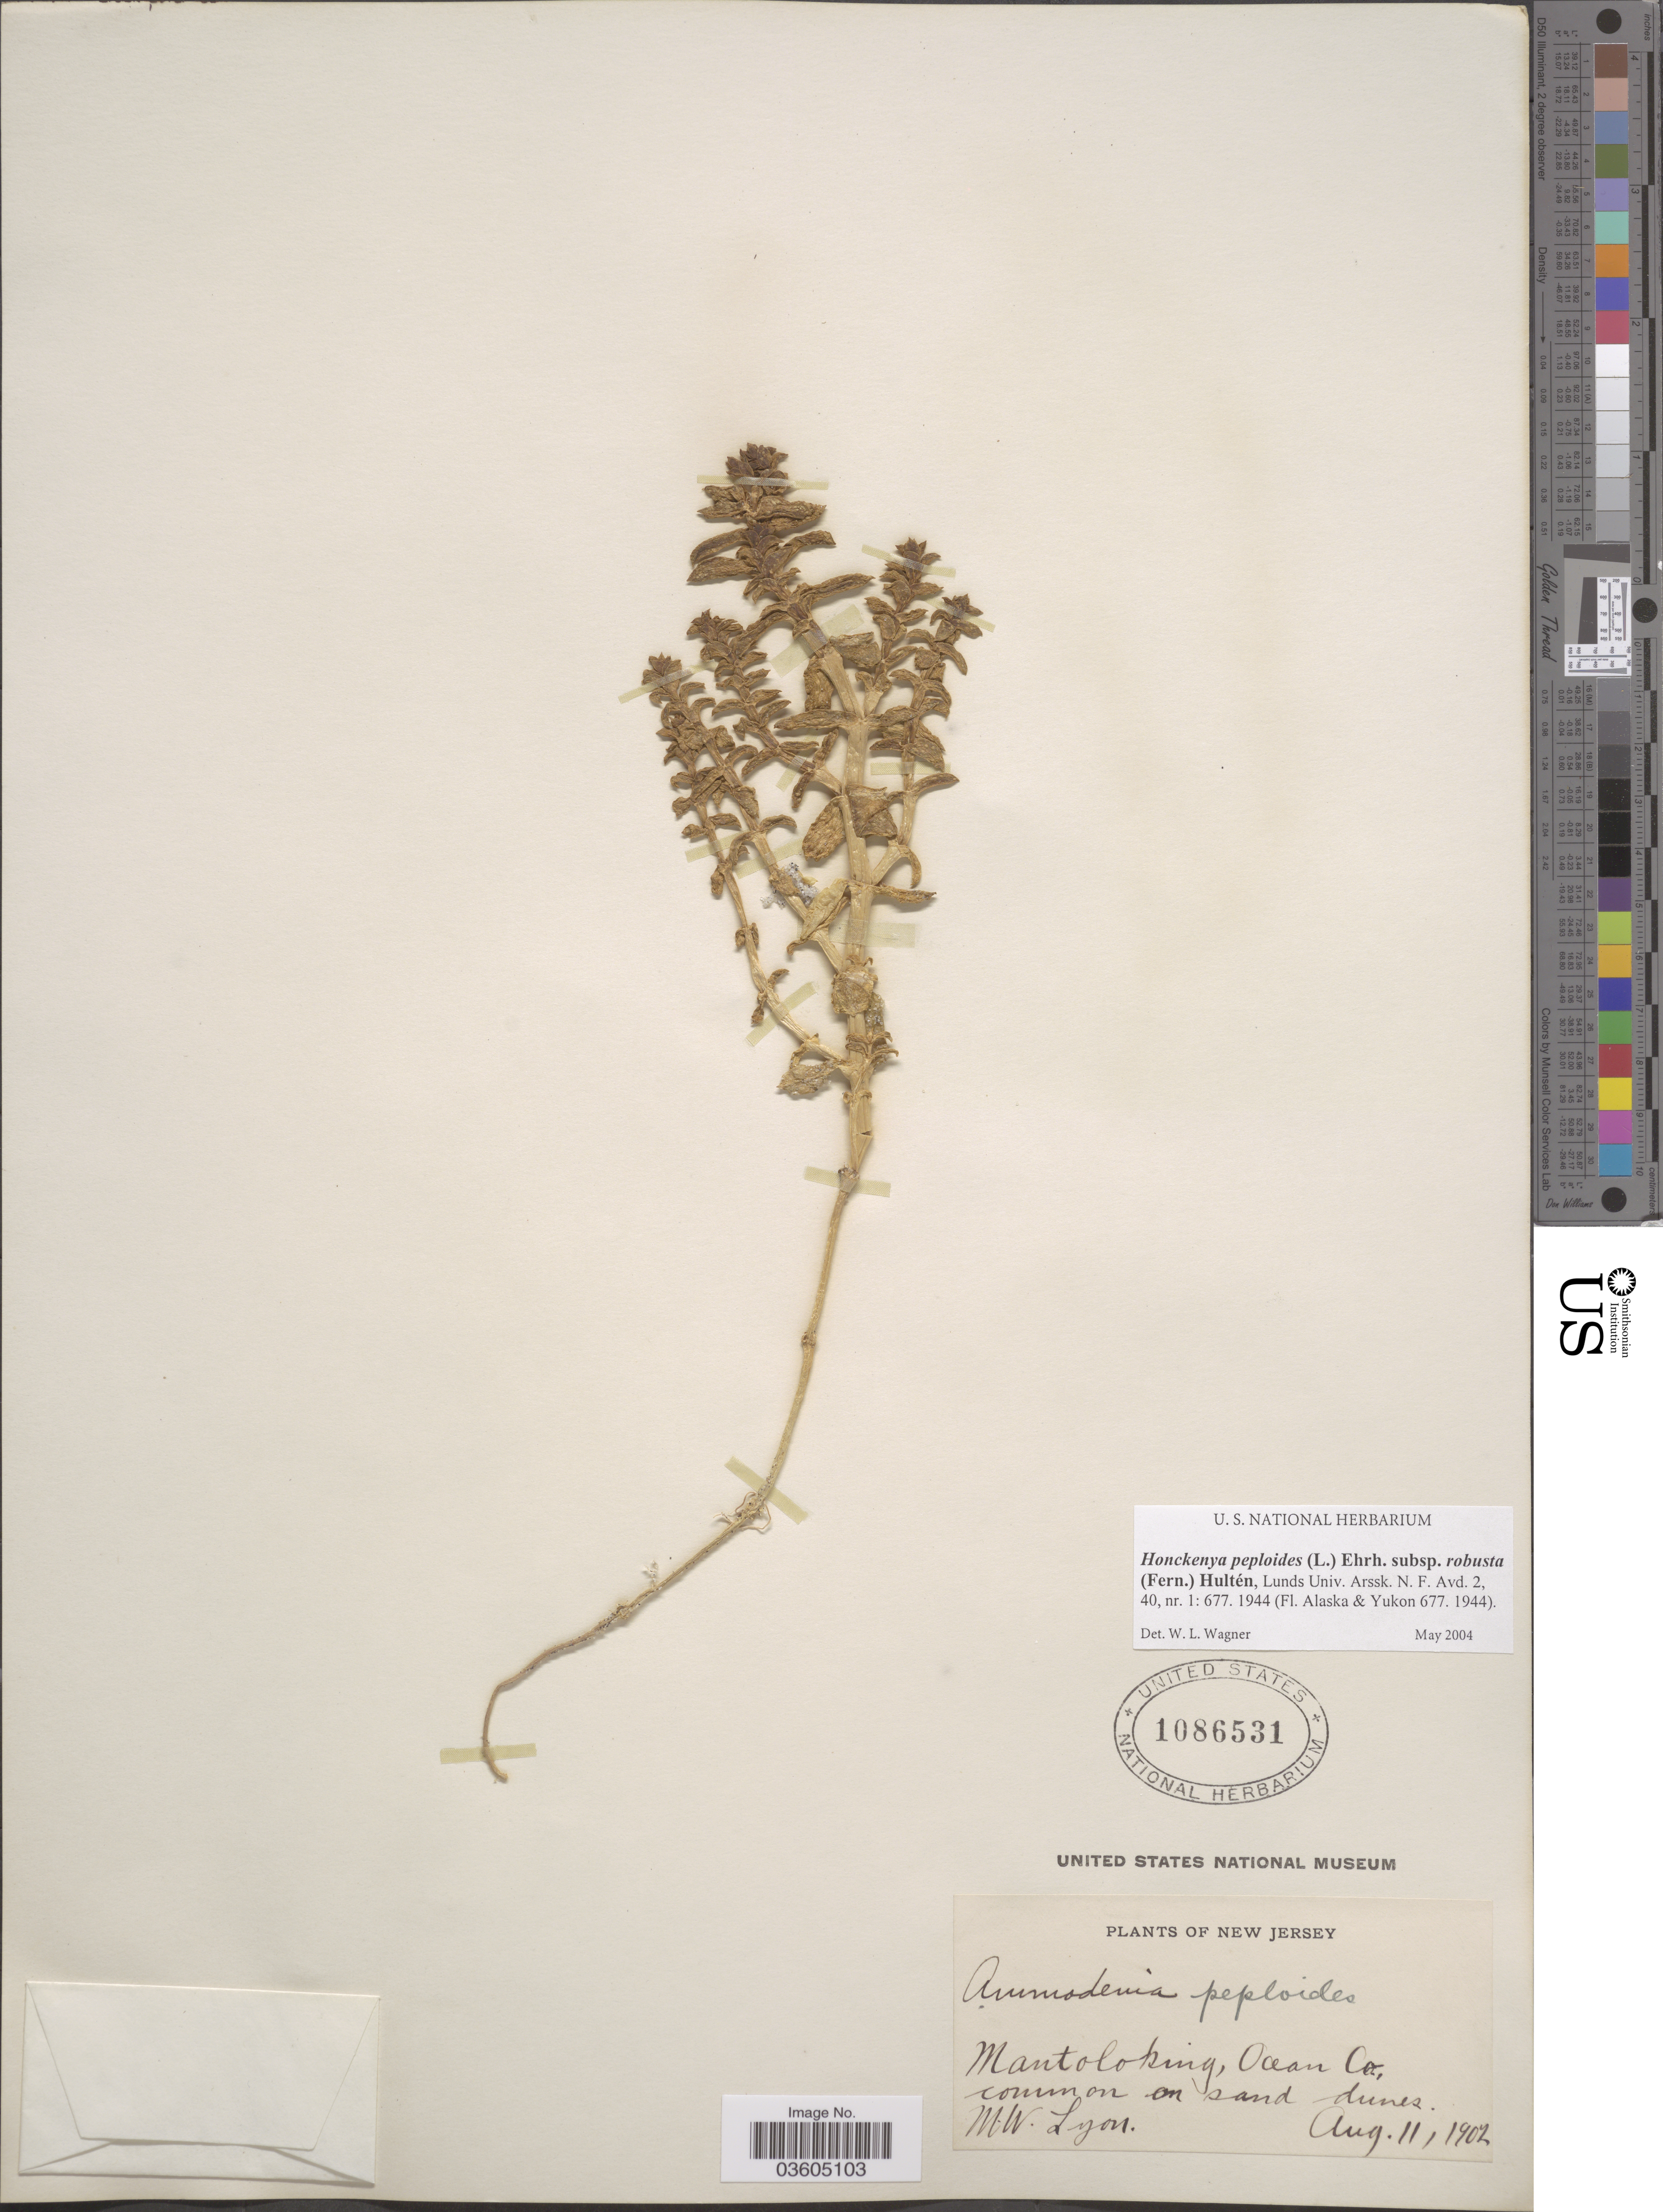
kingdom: Plantae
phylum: Tracheophyta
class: Magnoliopsida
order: Caryophyllales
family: Caryophyllaceae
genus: Honckenya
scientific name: Honckenya peploides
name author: (L.) Ehrh.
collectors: M. W. Lyon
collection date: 1902-08-11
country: United States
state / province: New Jersey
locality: Mantoloking, Ocean Co.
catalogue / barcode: US 1086531